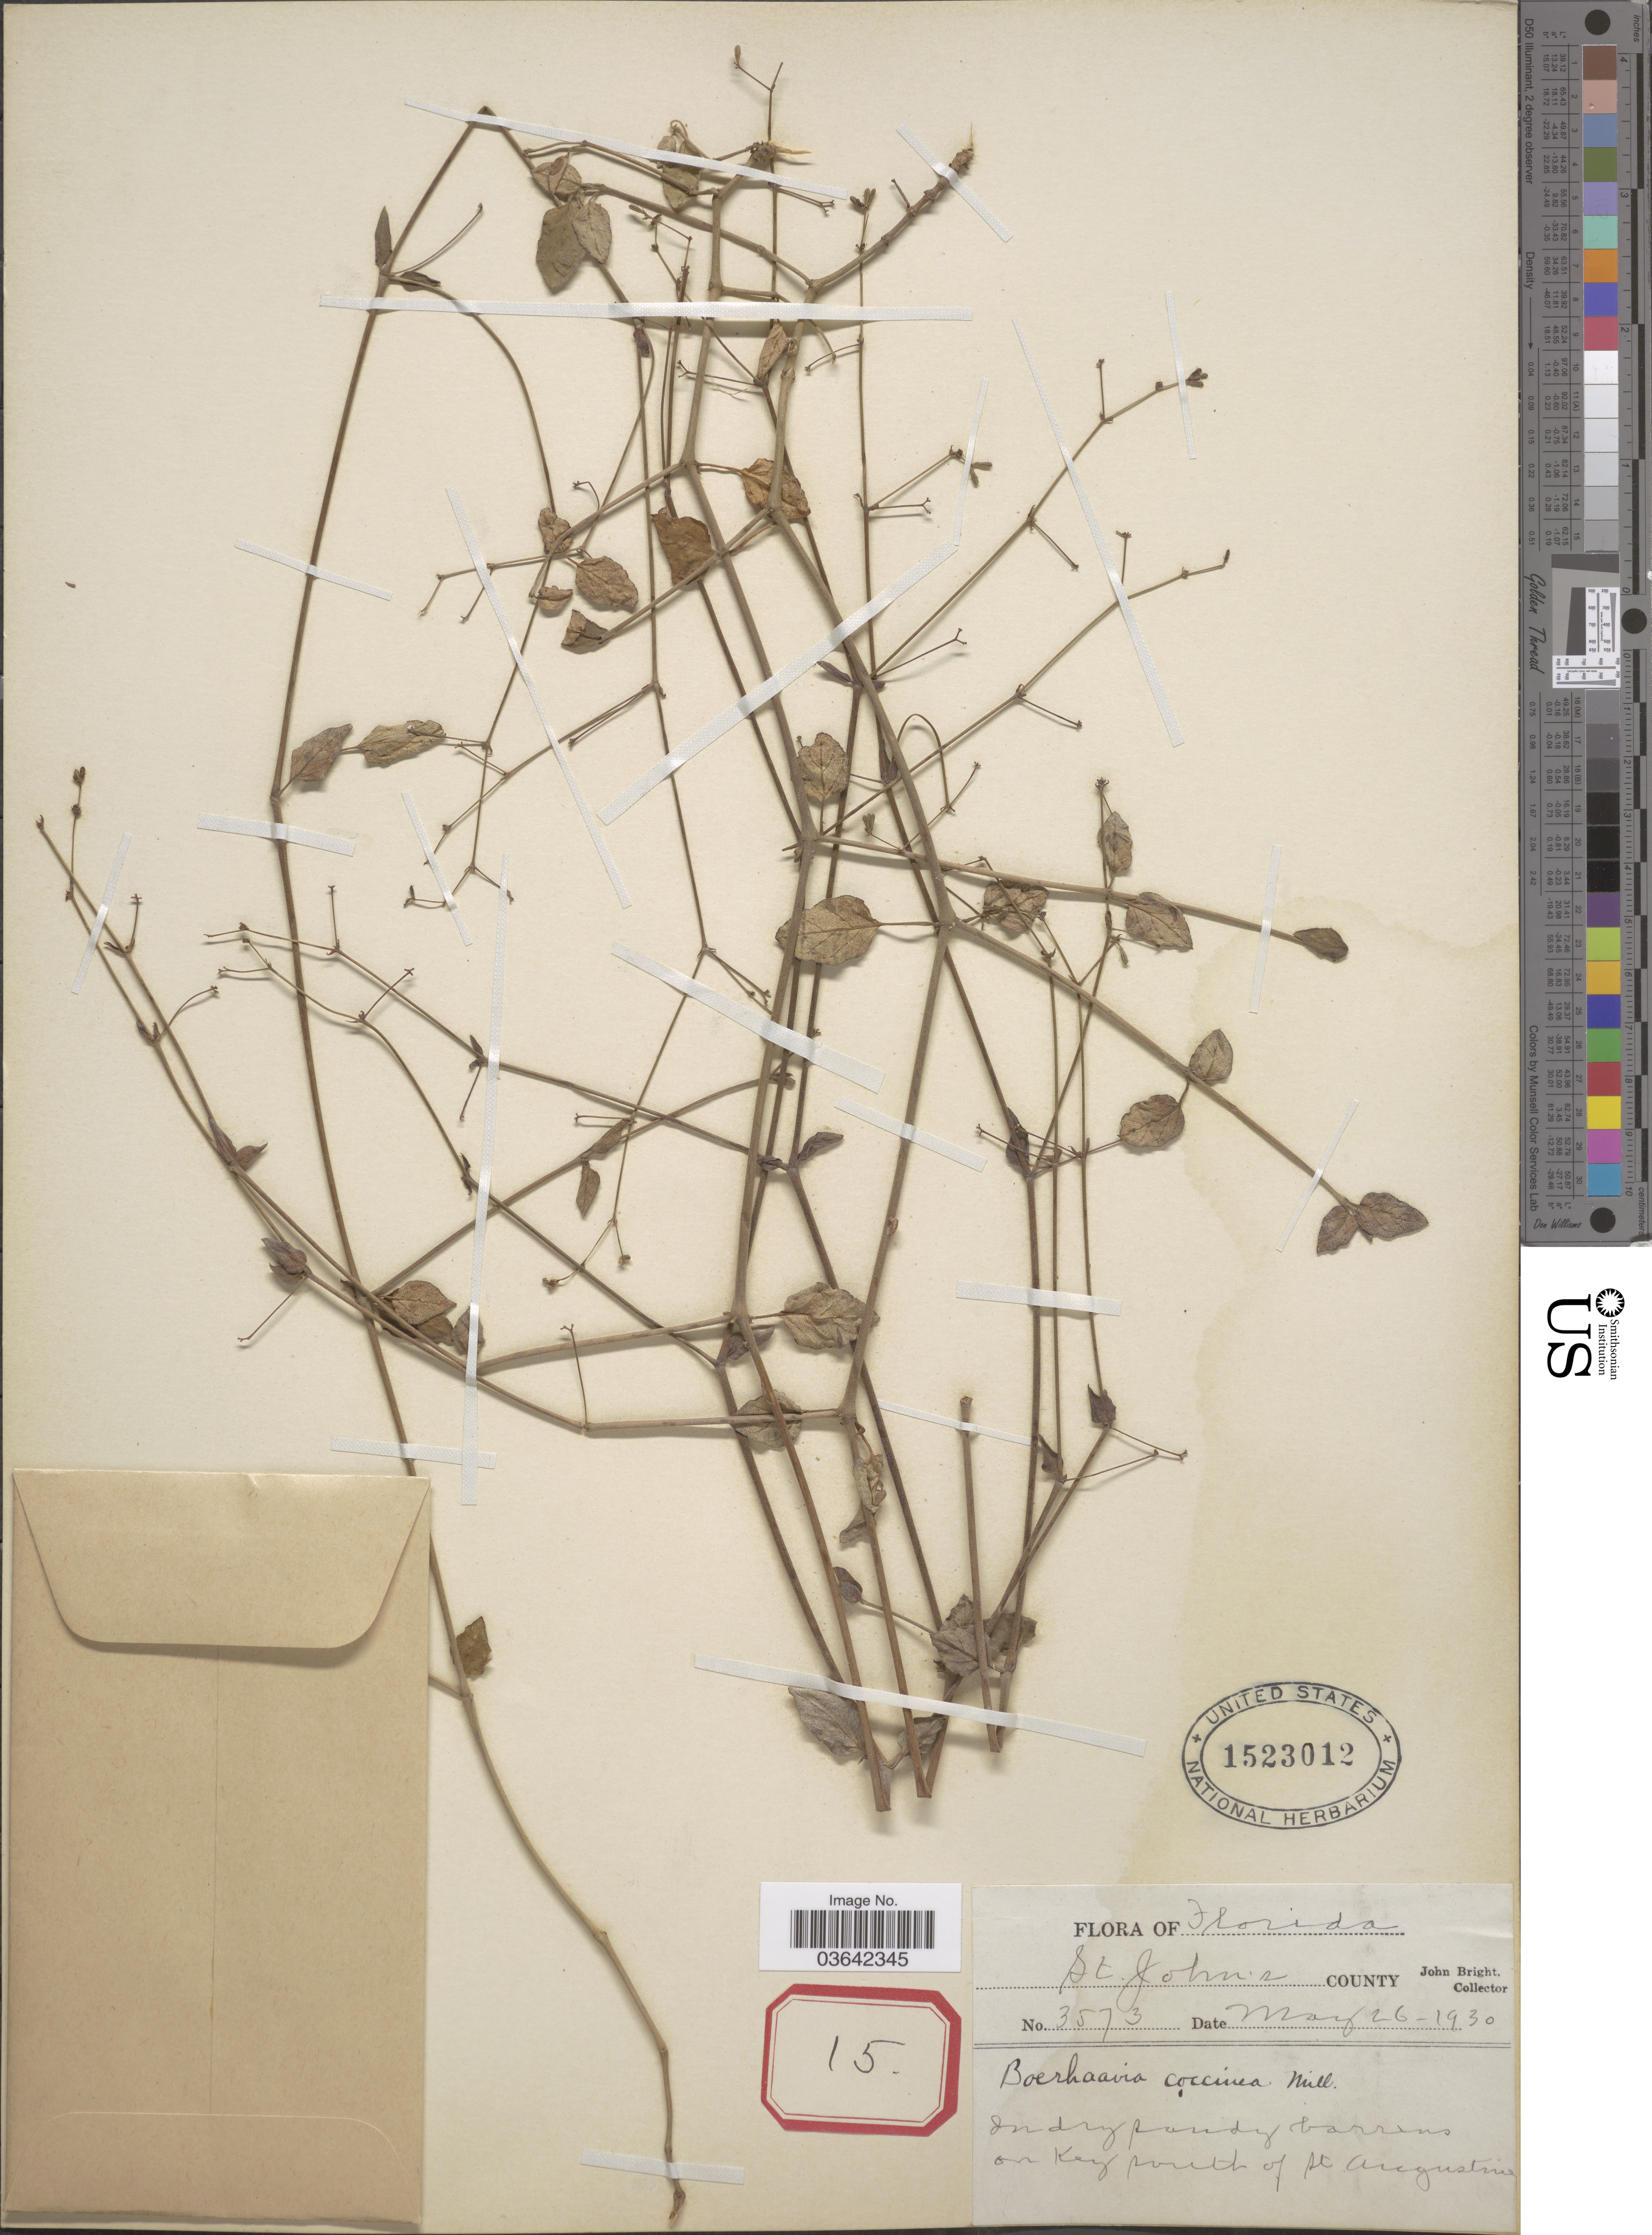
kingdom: Plantae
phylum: Tracheophyta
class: Magnoliopsida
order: Caryophyllales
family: Nyctaginaceae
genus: Boerhavia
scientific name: Boerhavia adscendens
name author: Willd.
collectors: J. Bright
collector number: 3573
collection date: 1930-03-26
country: United States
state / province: Florida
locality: St. John's County. In dry sandy barrens on Key south of St Augustine.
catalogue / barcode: US 1523012